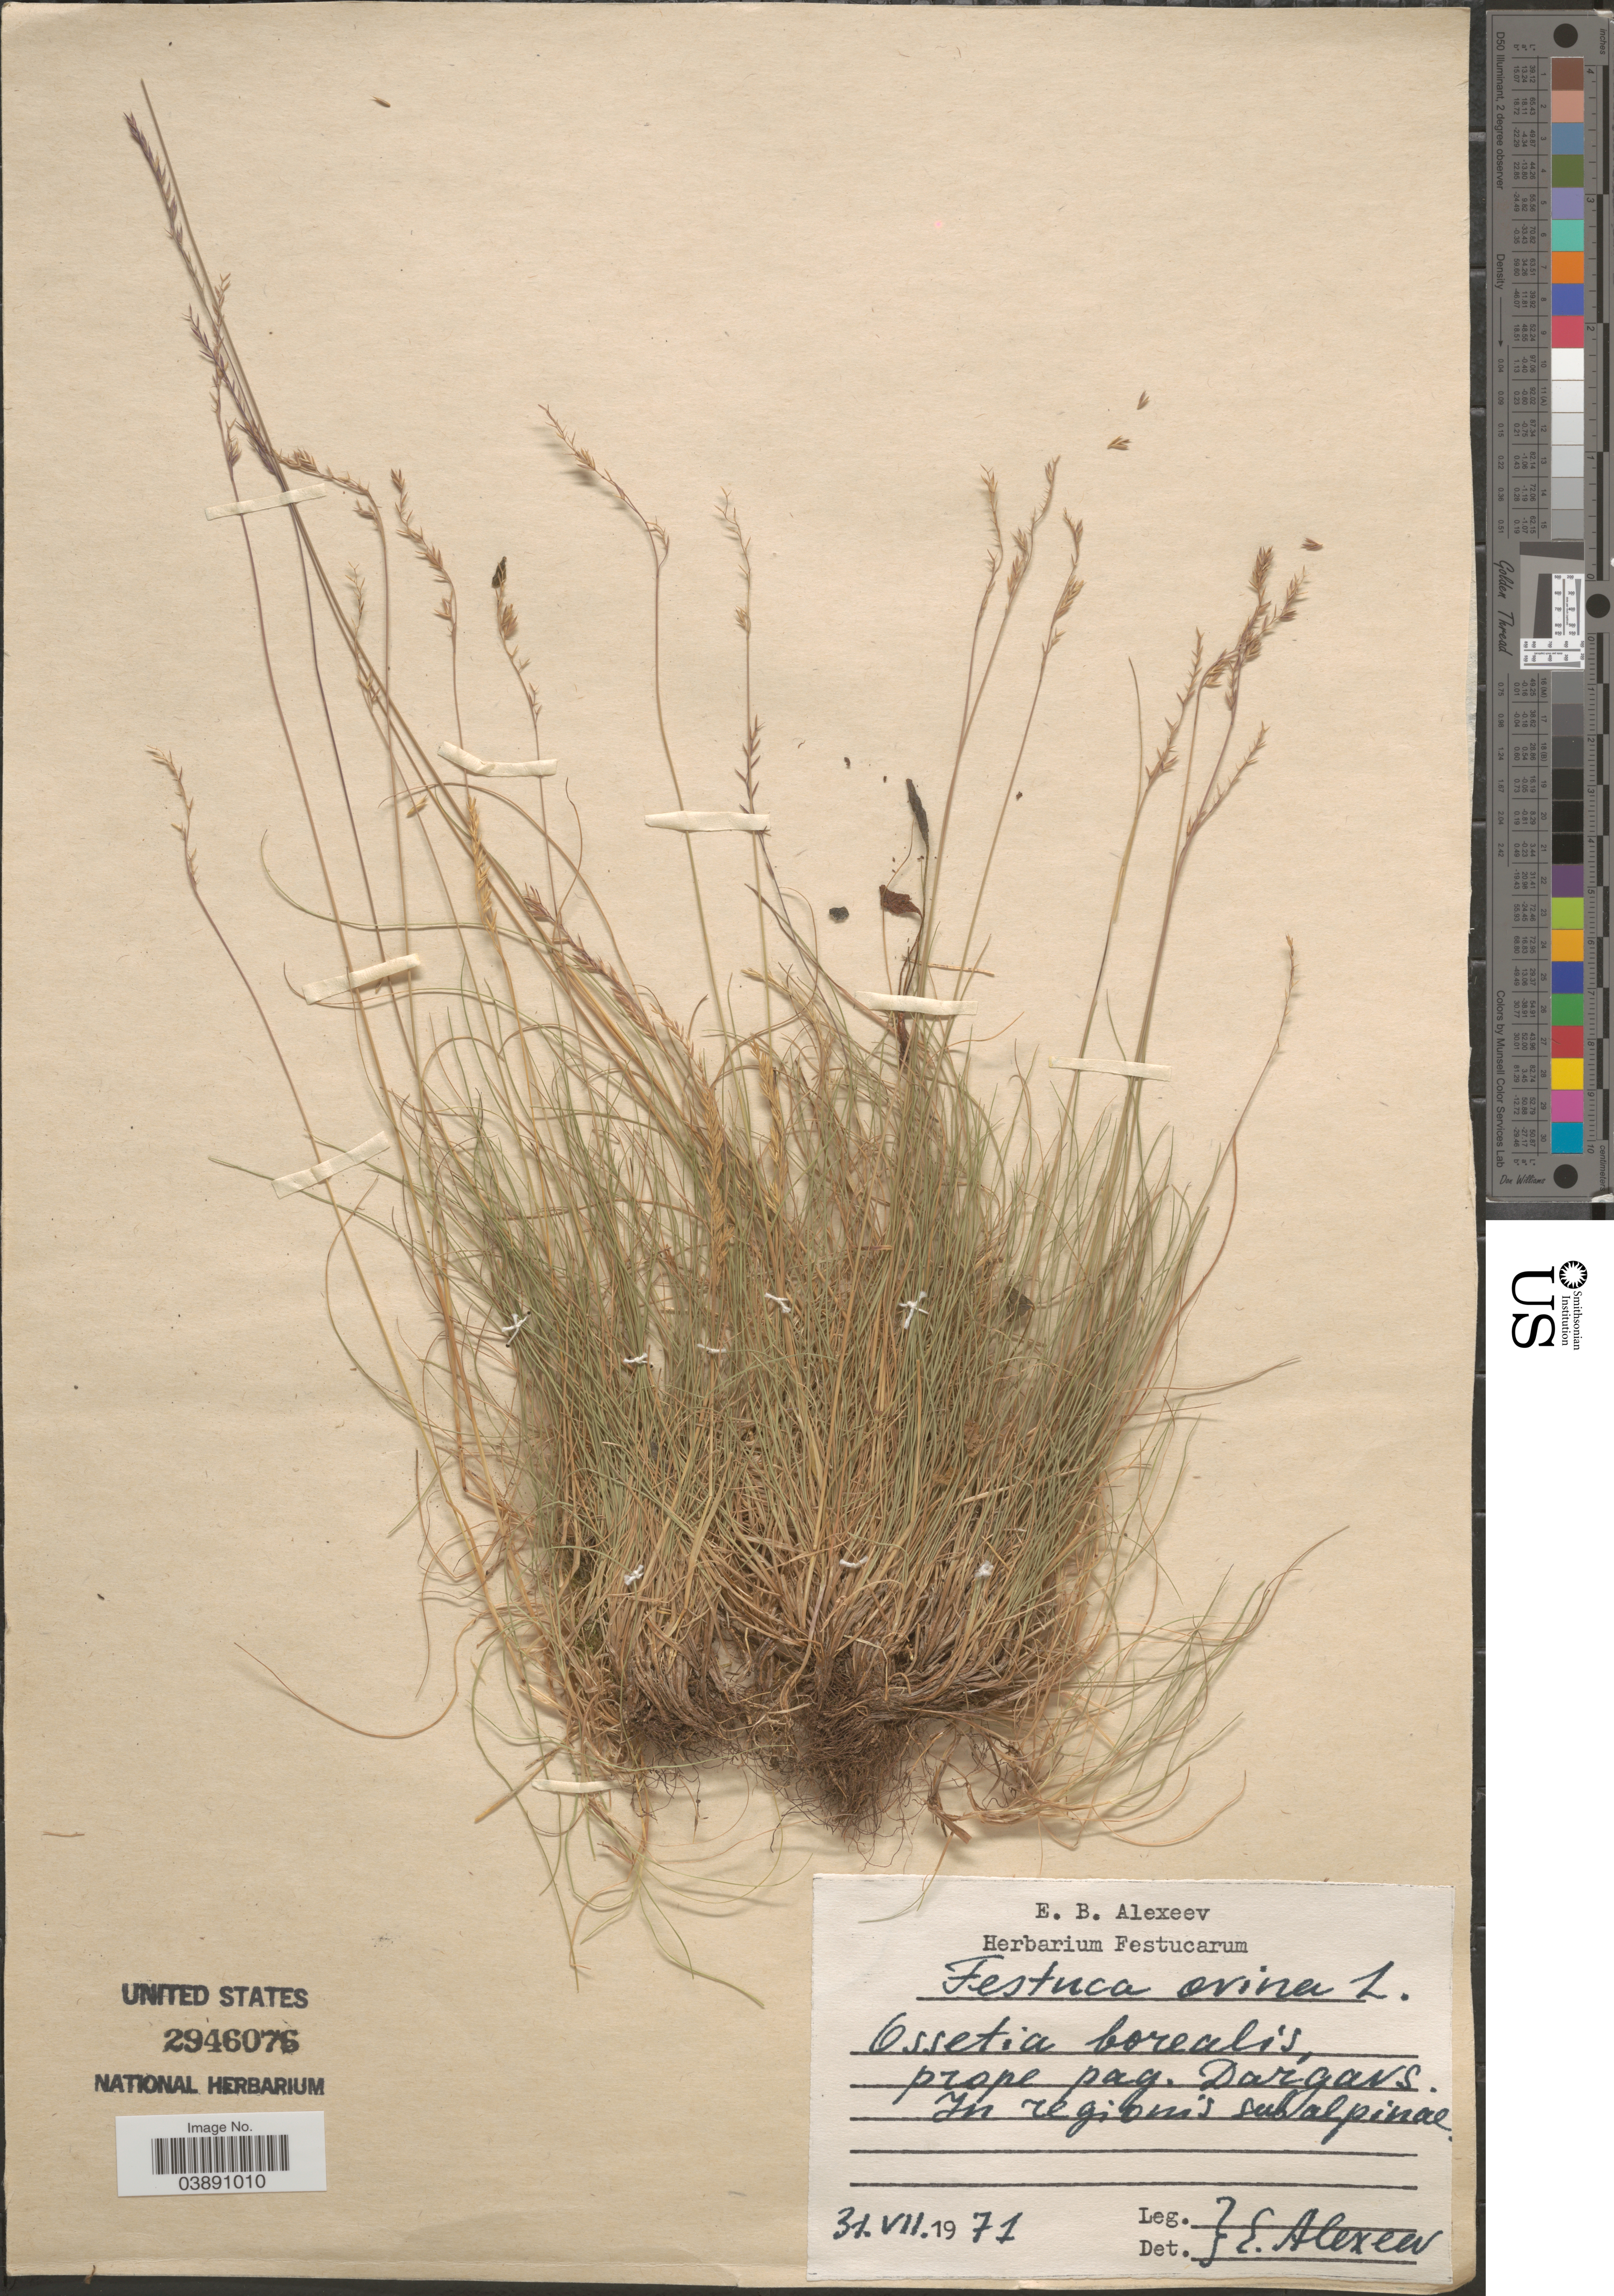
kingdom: Plantae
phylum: Tracheophyta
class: Liliopsida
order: Poales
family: Poaceae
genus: Festuca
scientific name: Festuca ovina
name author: L.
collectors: E. B. Alexeev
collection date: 1971-07-31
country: Russian Federation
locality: Ossetia borealis, prope pag. Dargavs. In regionis sub alpinae.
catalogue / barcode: US 2946076